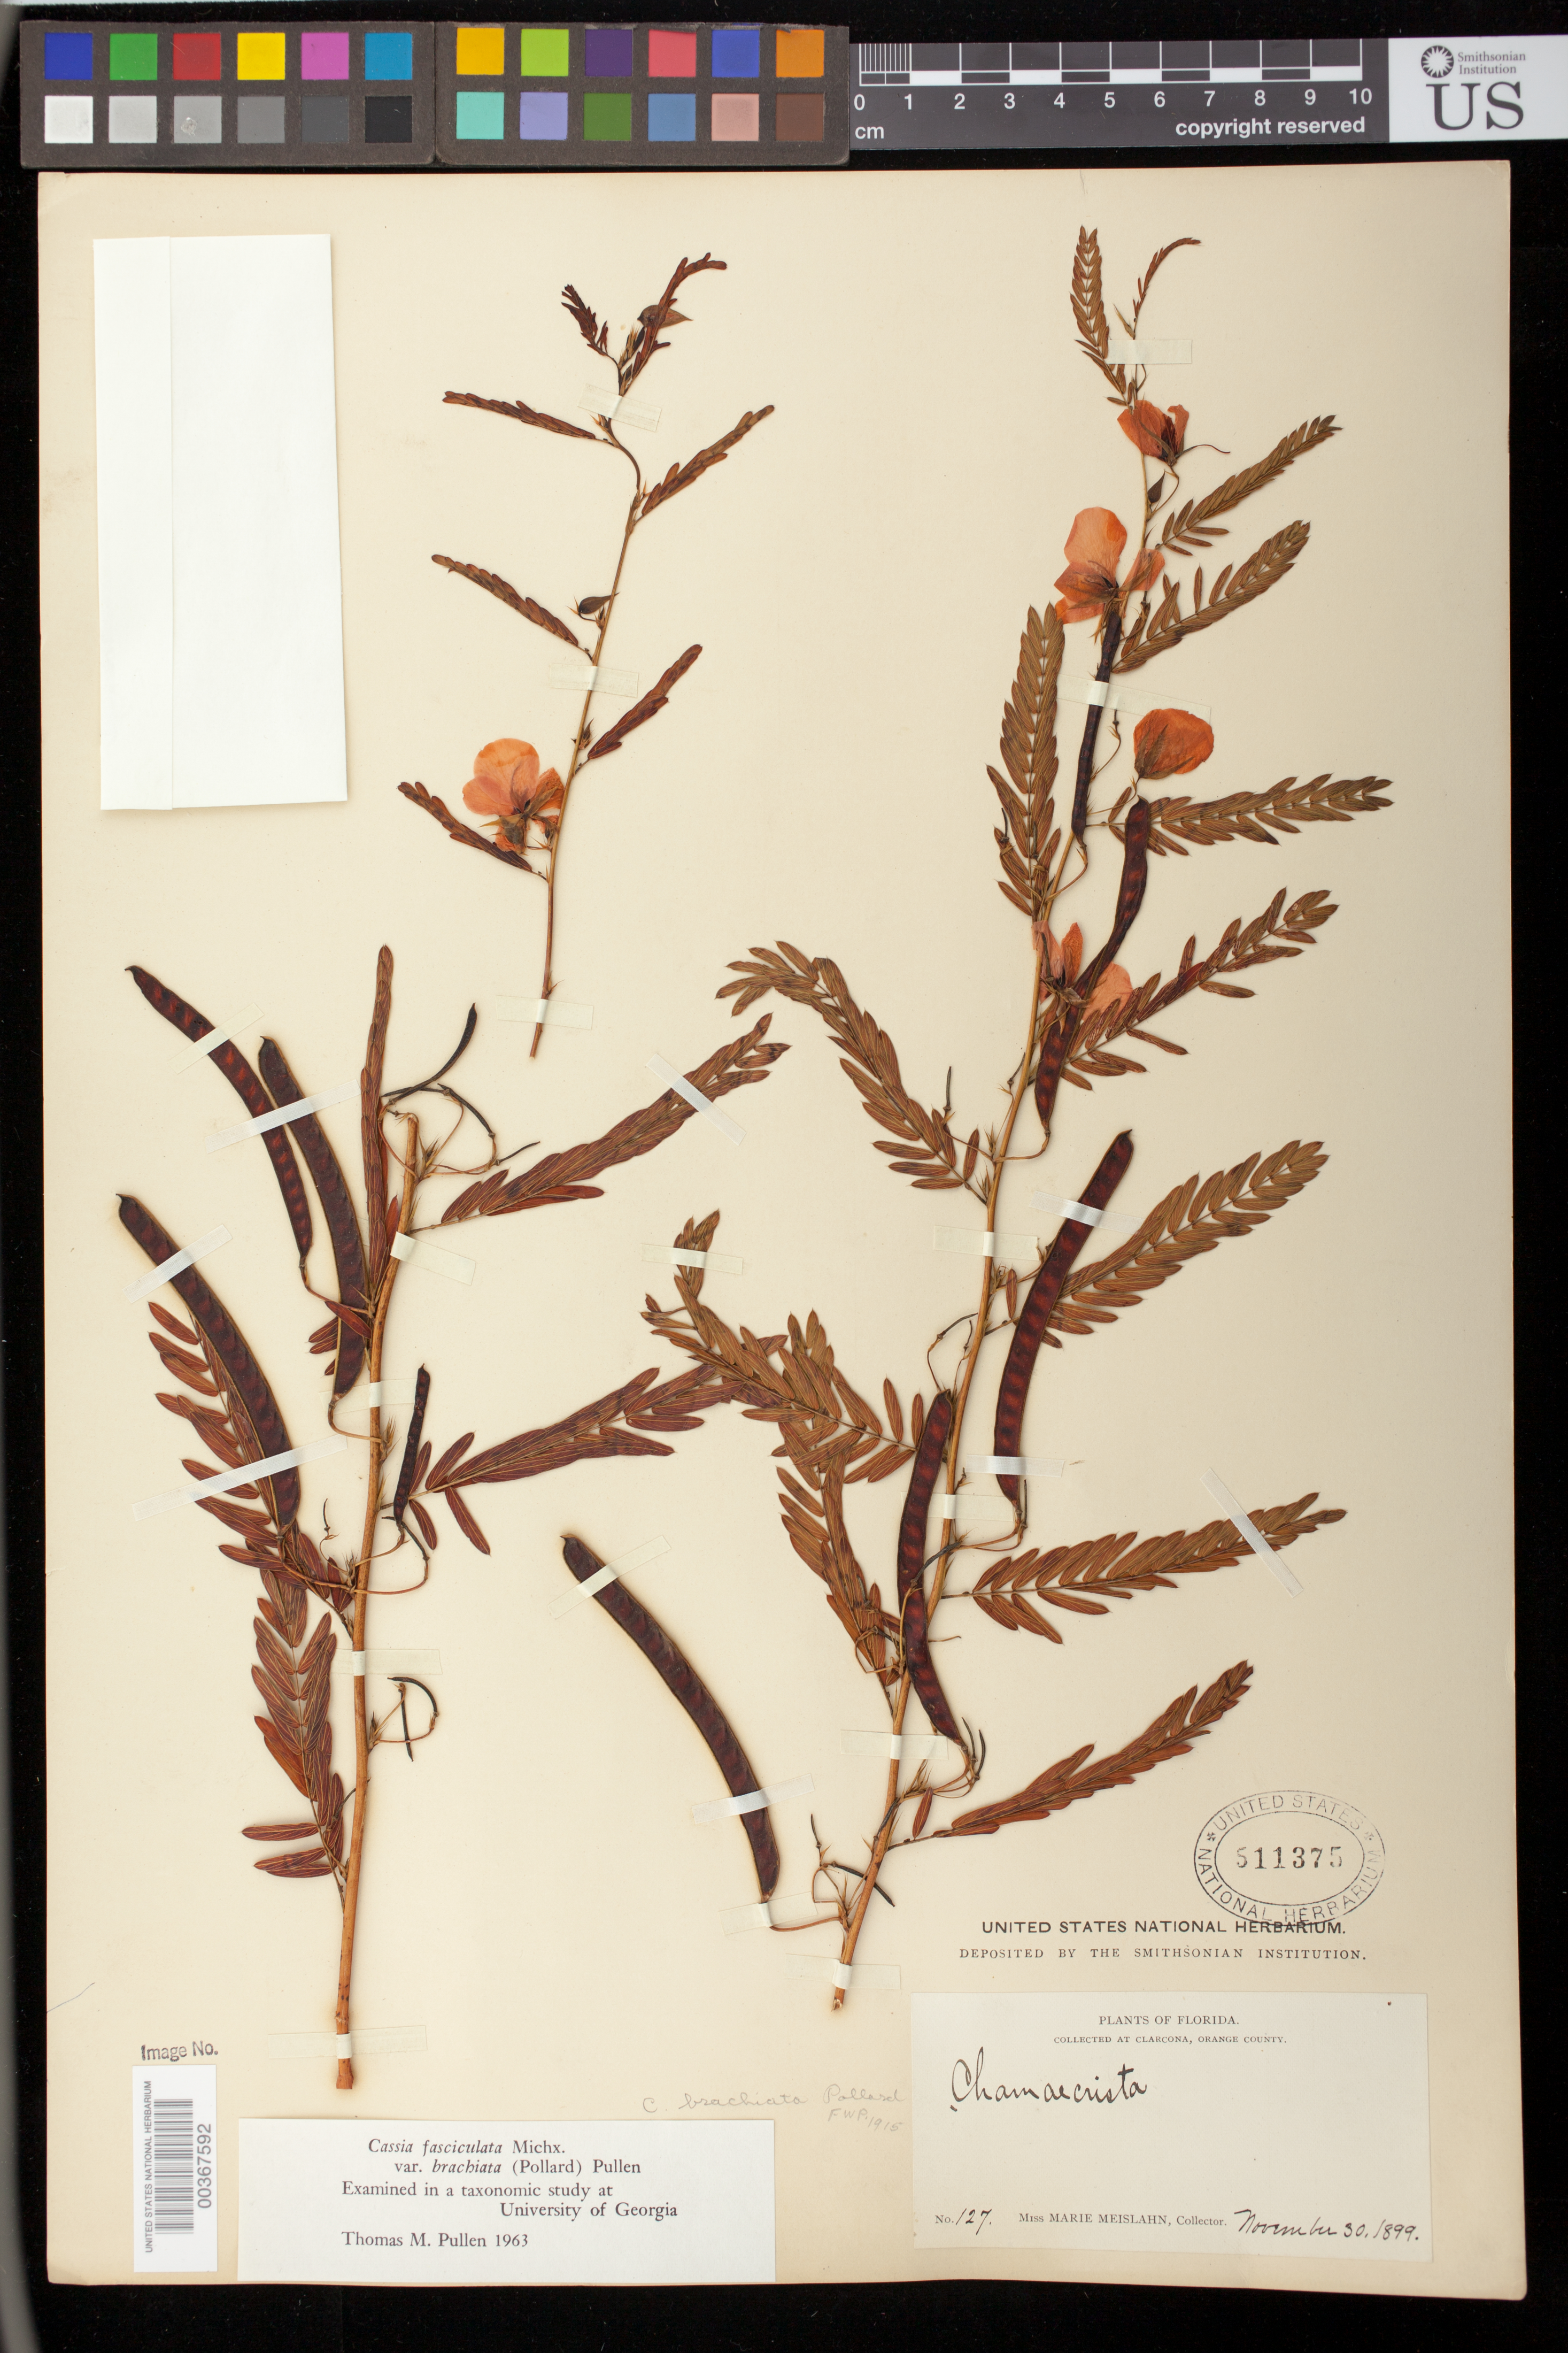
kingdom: Plantae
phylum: Tracheophyta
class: Magnoliopsida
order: Fabales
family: Fabaceae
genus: Chamaecrista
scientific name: Chamaecrista fasciculata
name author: (Michx.) Greene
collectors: M. Meislahn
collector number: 127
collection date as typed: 30 Nov 1899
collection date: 1899-11-30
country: United States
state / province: Florida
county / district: Orange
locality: Clarcona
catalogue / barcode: US 511375